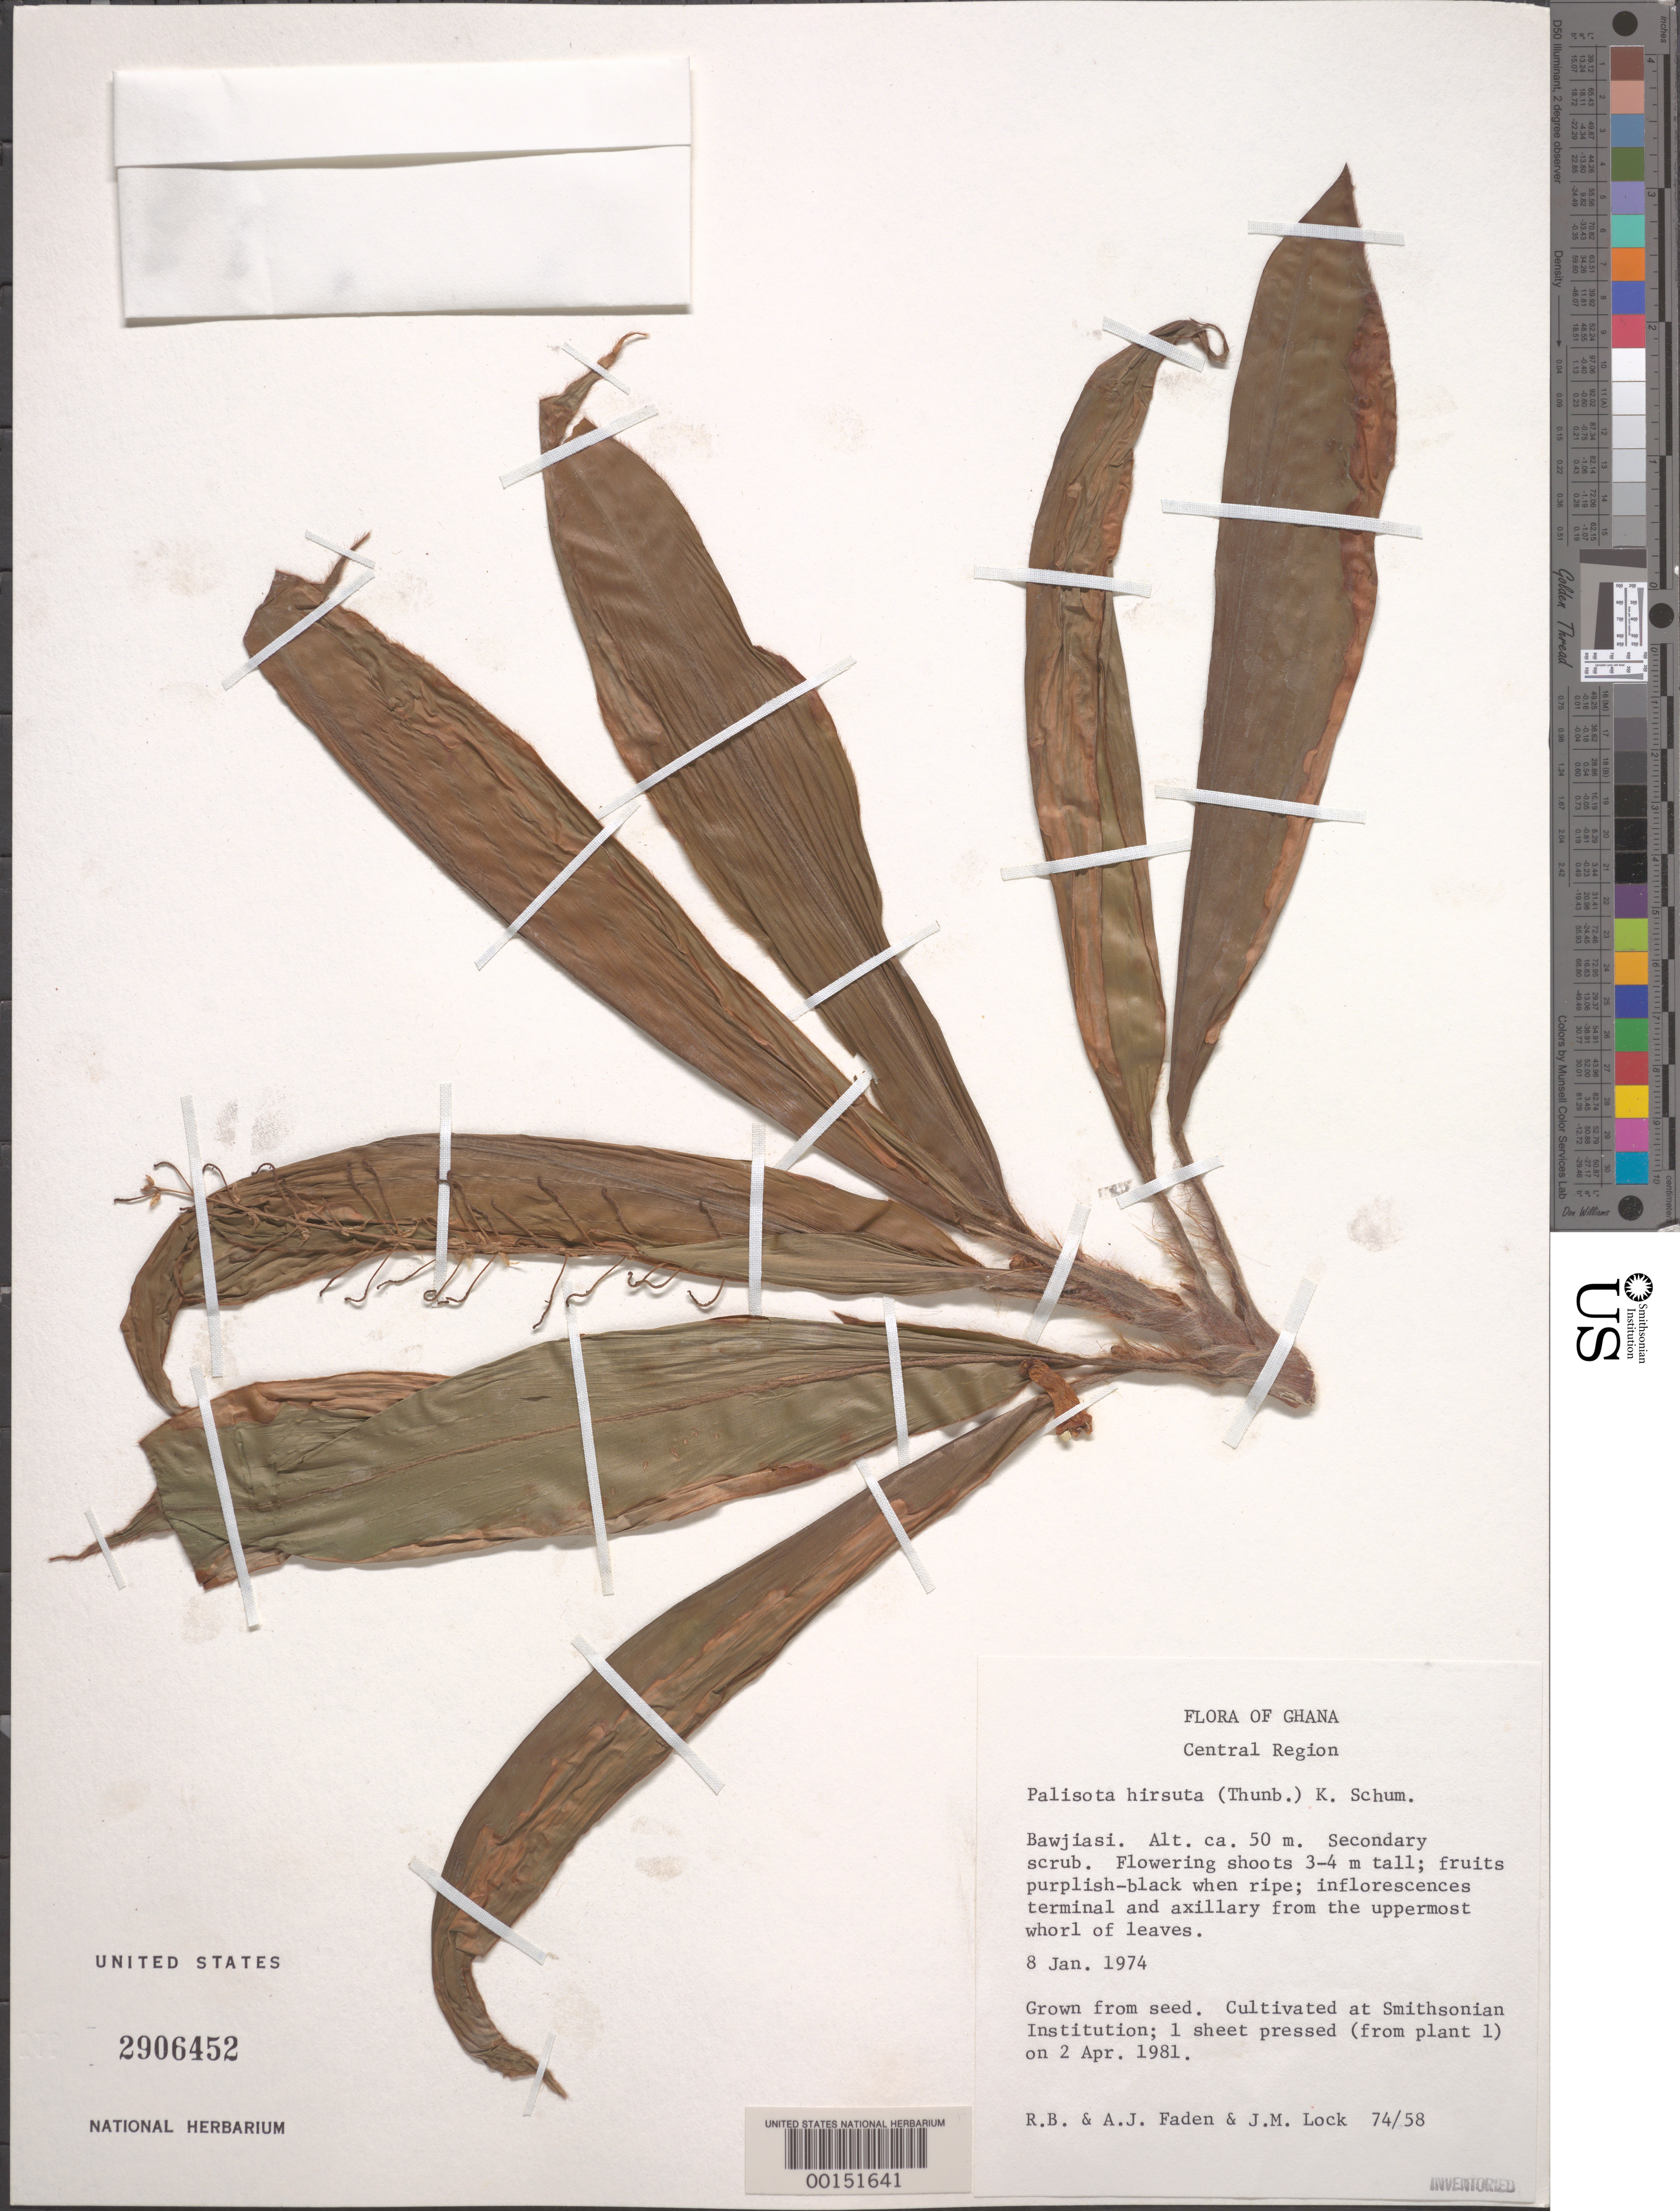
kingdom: Plantae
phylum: Tracheophyta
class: Liliopsida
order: Commelinales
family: Commelinaceae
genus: Palisota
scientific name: Palisota hirsuta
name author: (Thunb.) K. Schum.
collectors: R. B. Faden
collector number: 74/58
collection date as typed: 08 Jan 1974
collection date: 1974-01-08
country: Ghana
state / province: Central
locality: Bawjiasi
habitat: Secondary scrub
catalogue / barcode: US 2906452